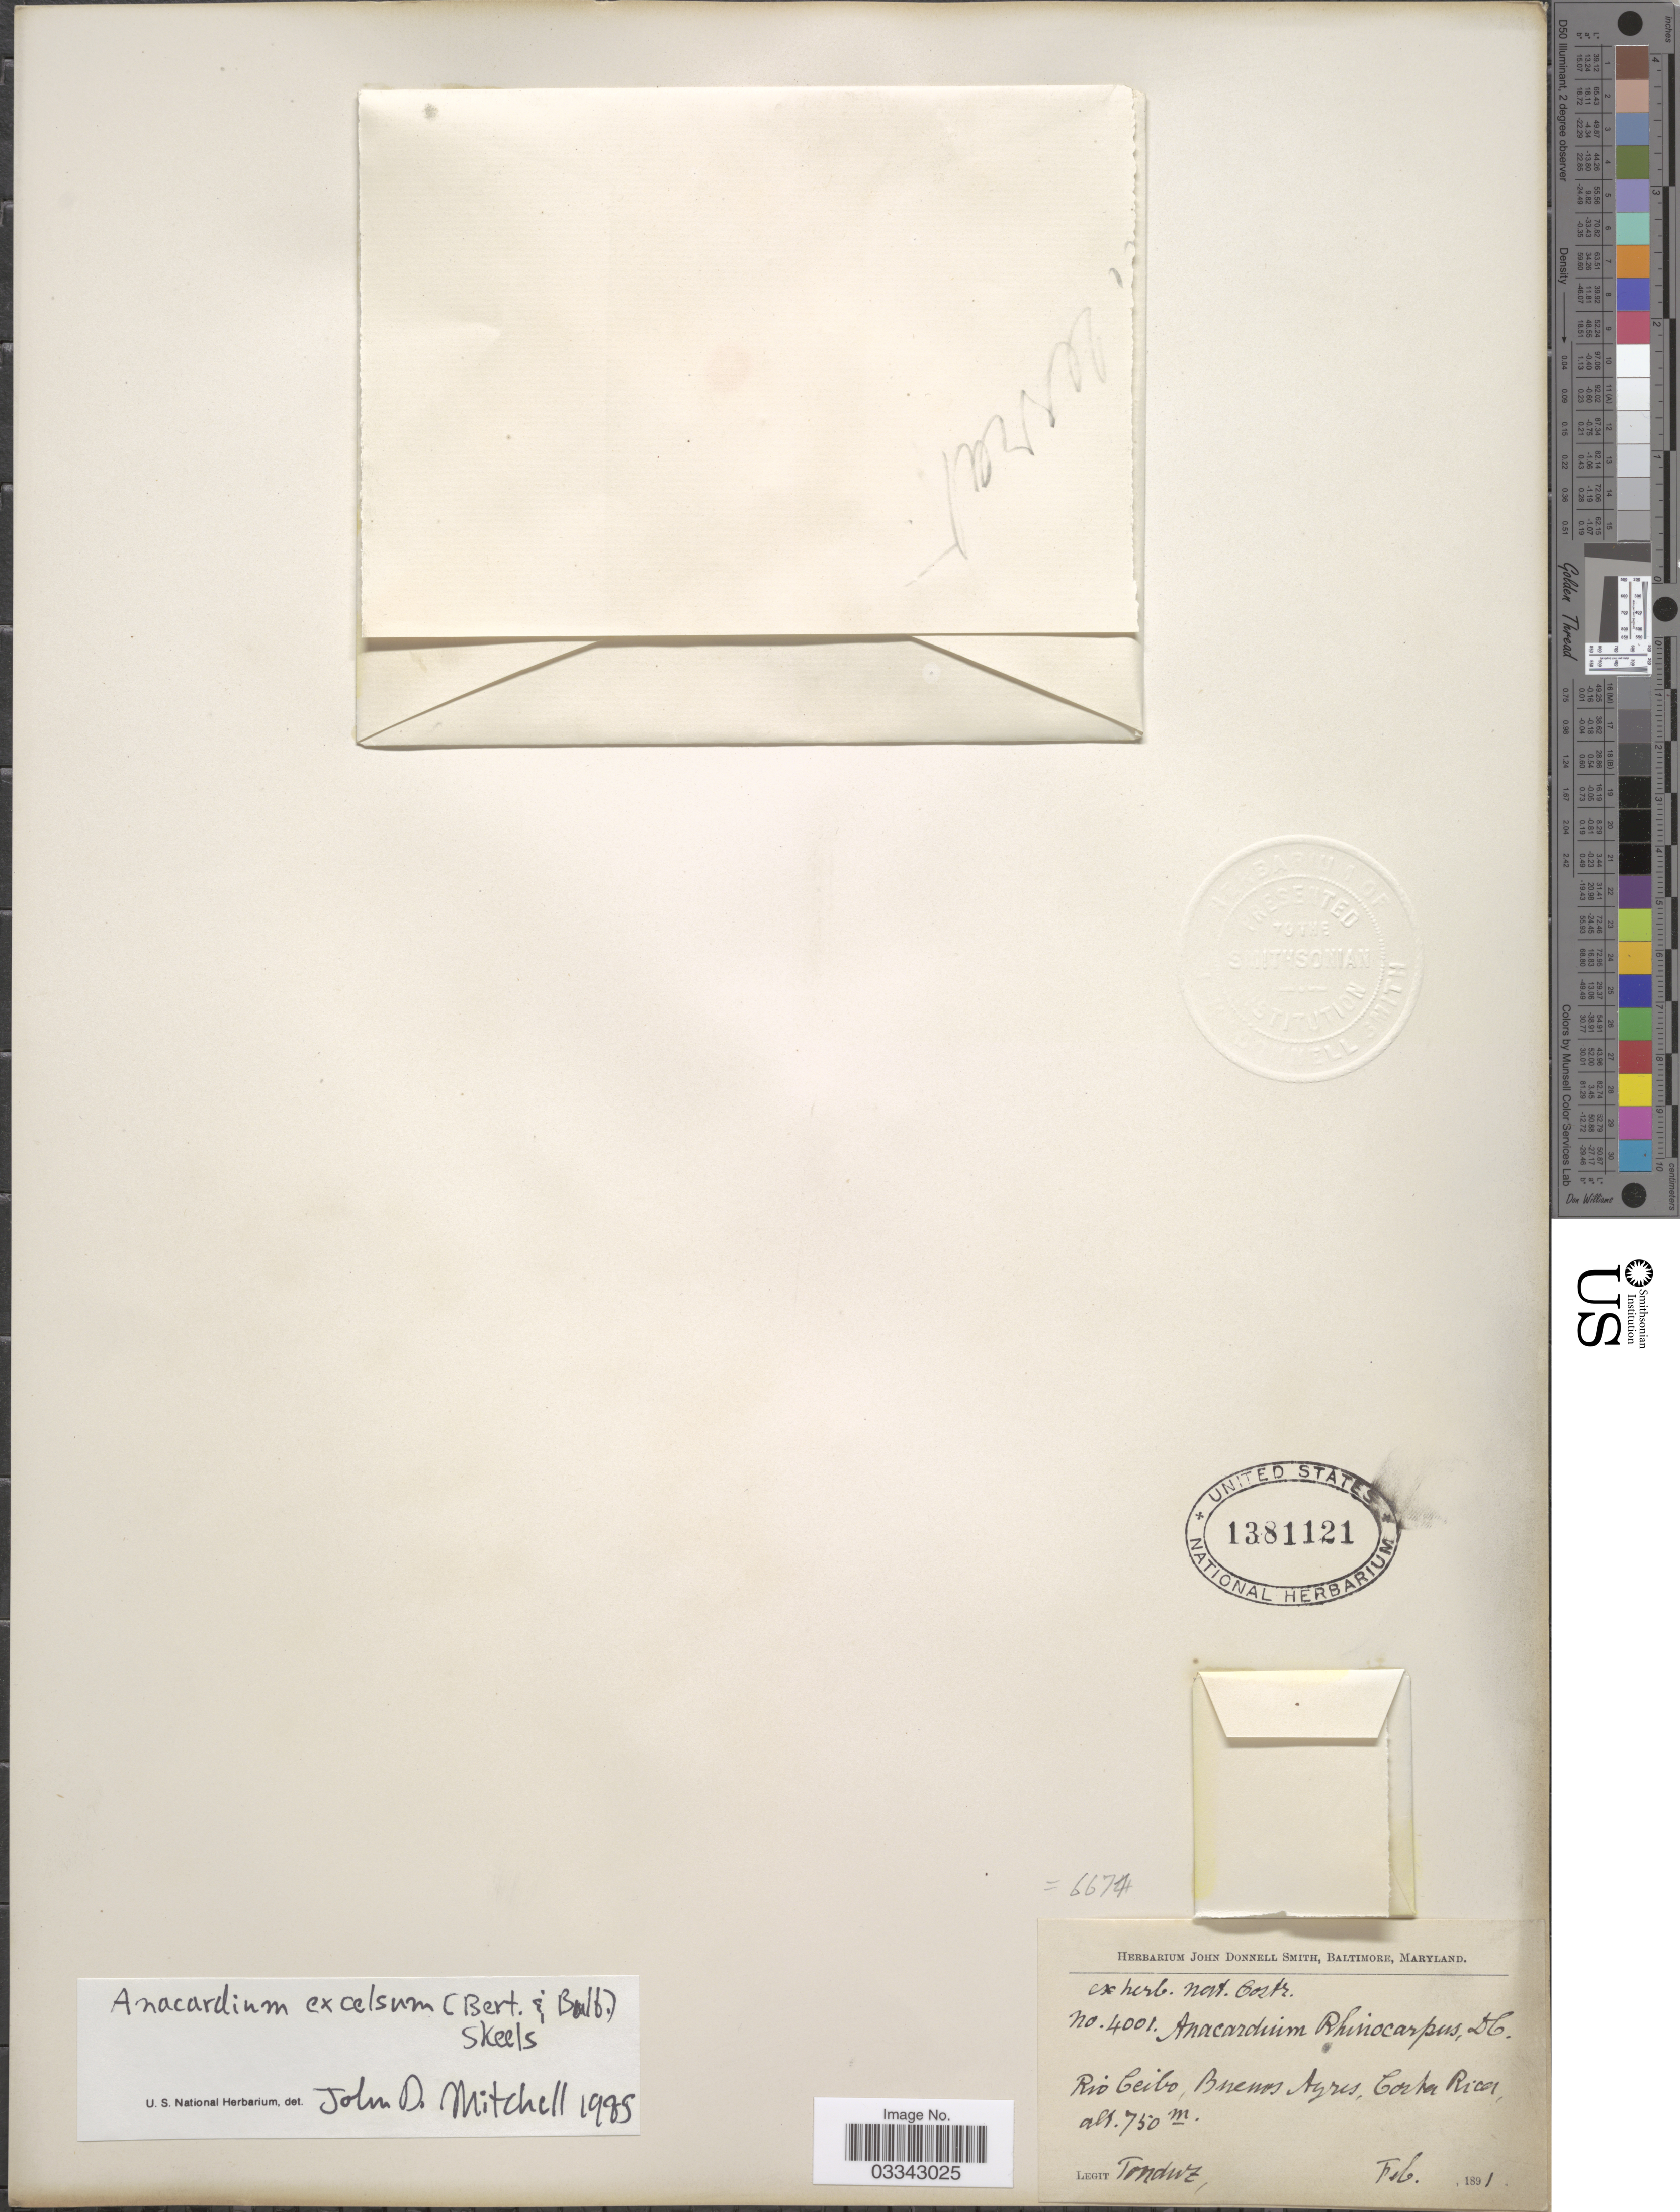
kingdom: Plantae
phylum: Tracheophyta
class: Magnoliopsida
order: Sapindales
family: Anacardiaceae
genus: Anacardium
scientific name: Anacardium excelsum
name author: (Kunth) Skeels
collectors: Tonduz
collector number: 4001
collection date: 1891-02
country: Costa Rica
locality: Rio Ceibo, Buenos Ayres.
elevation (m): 750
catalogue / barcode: US 1381121